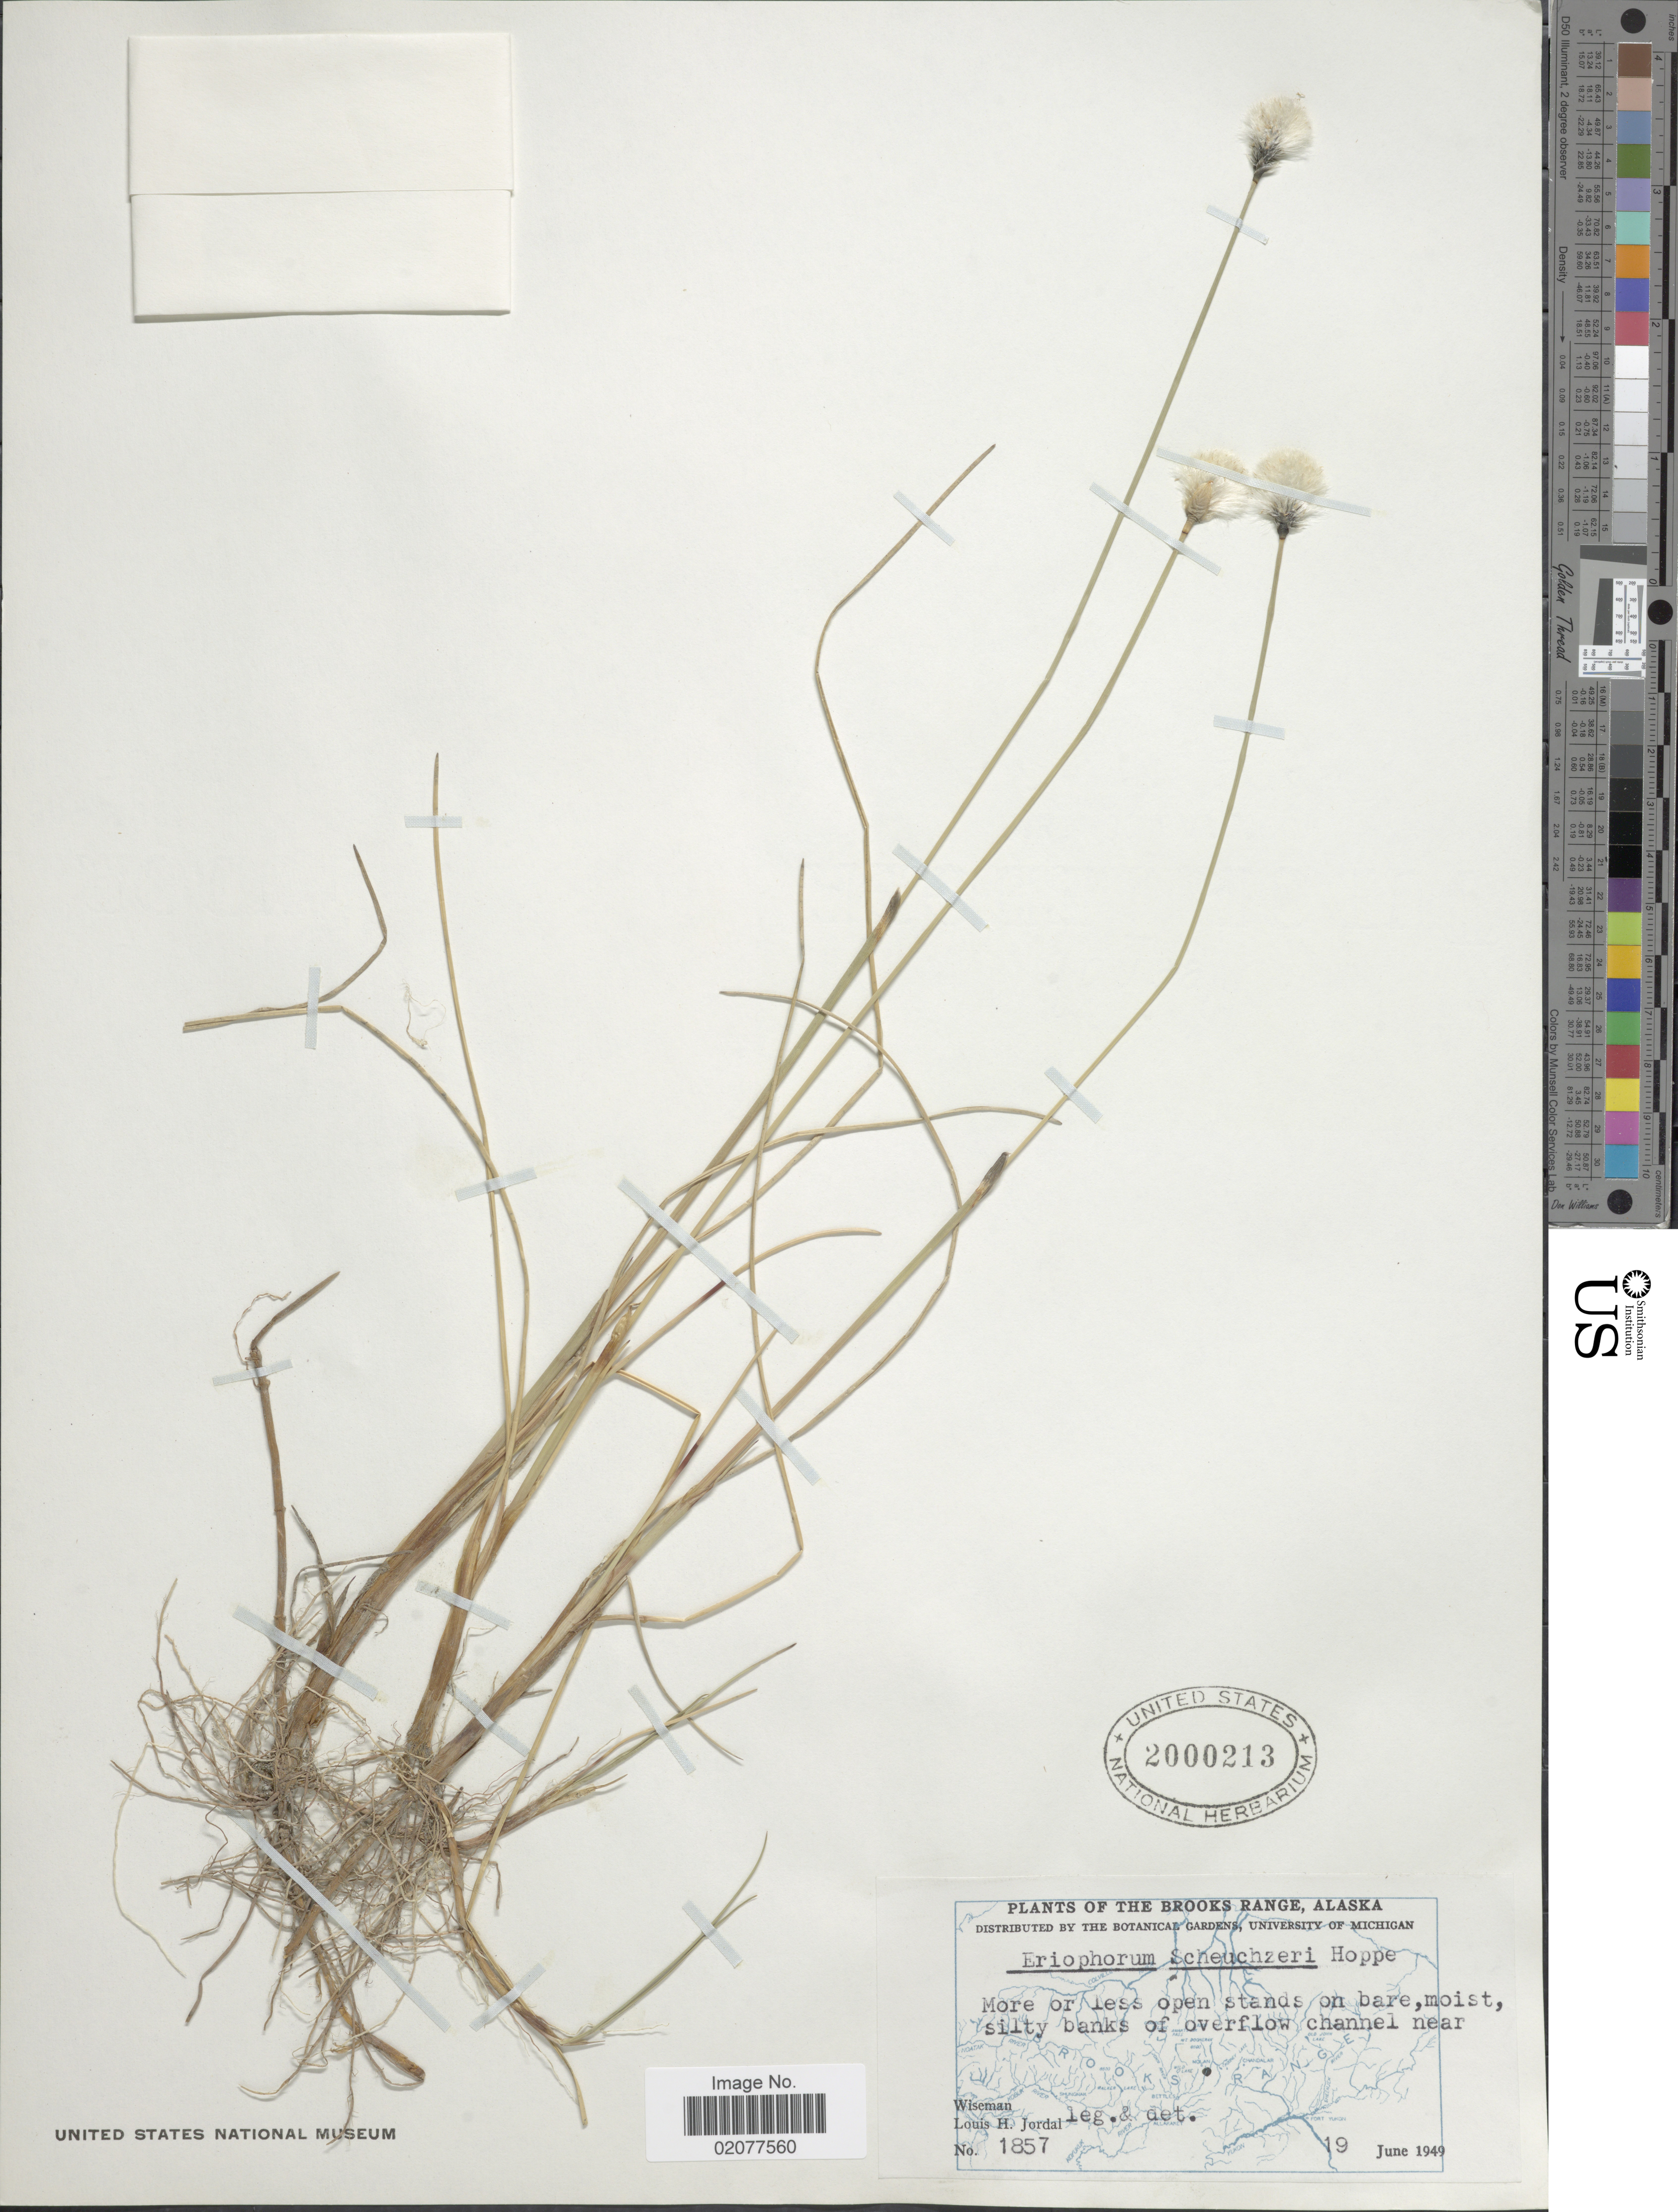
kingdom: Plantae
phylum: Tracheophyta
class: Liliopsida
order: Poales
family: Cyperaceae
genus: Eriophorum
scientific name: Eriophorum scheuchzeri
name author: Hoppe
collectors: L. Jordal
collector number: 1857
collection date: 1949-06-19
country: United States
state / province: Alaska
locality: Brooks Range, Alaska. Wiseman. More or less open stands on bare, moist, silty banks of overflow channel near.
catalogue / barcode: US 2000213